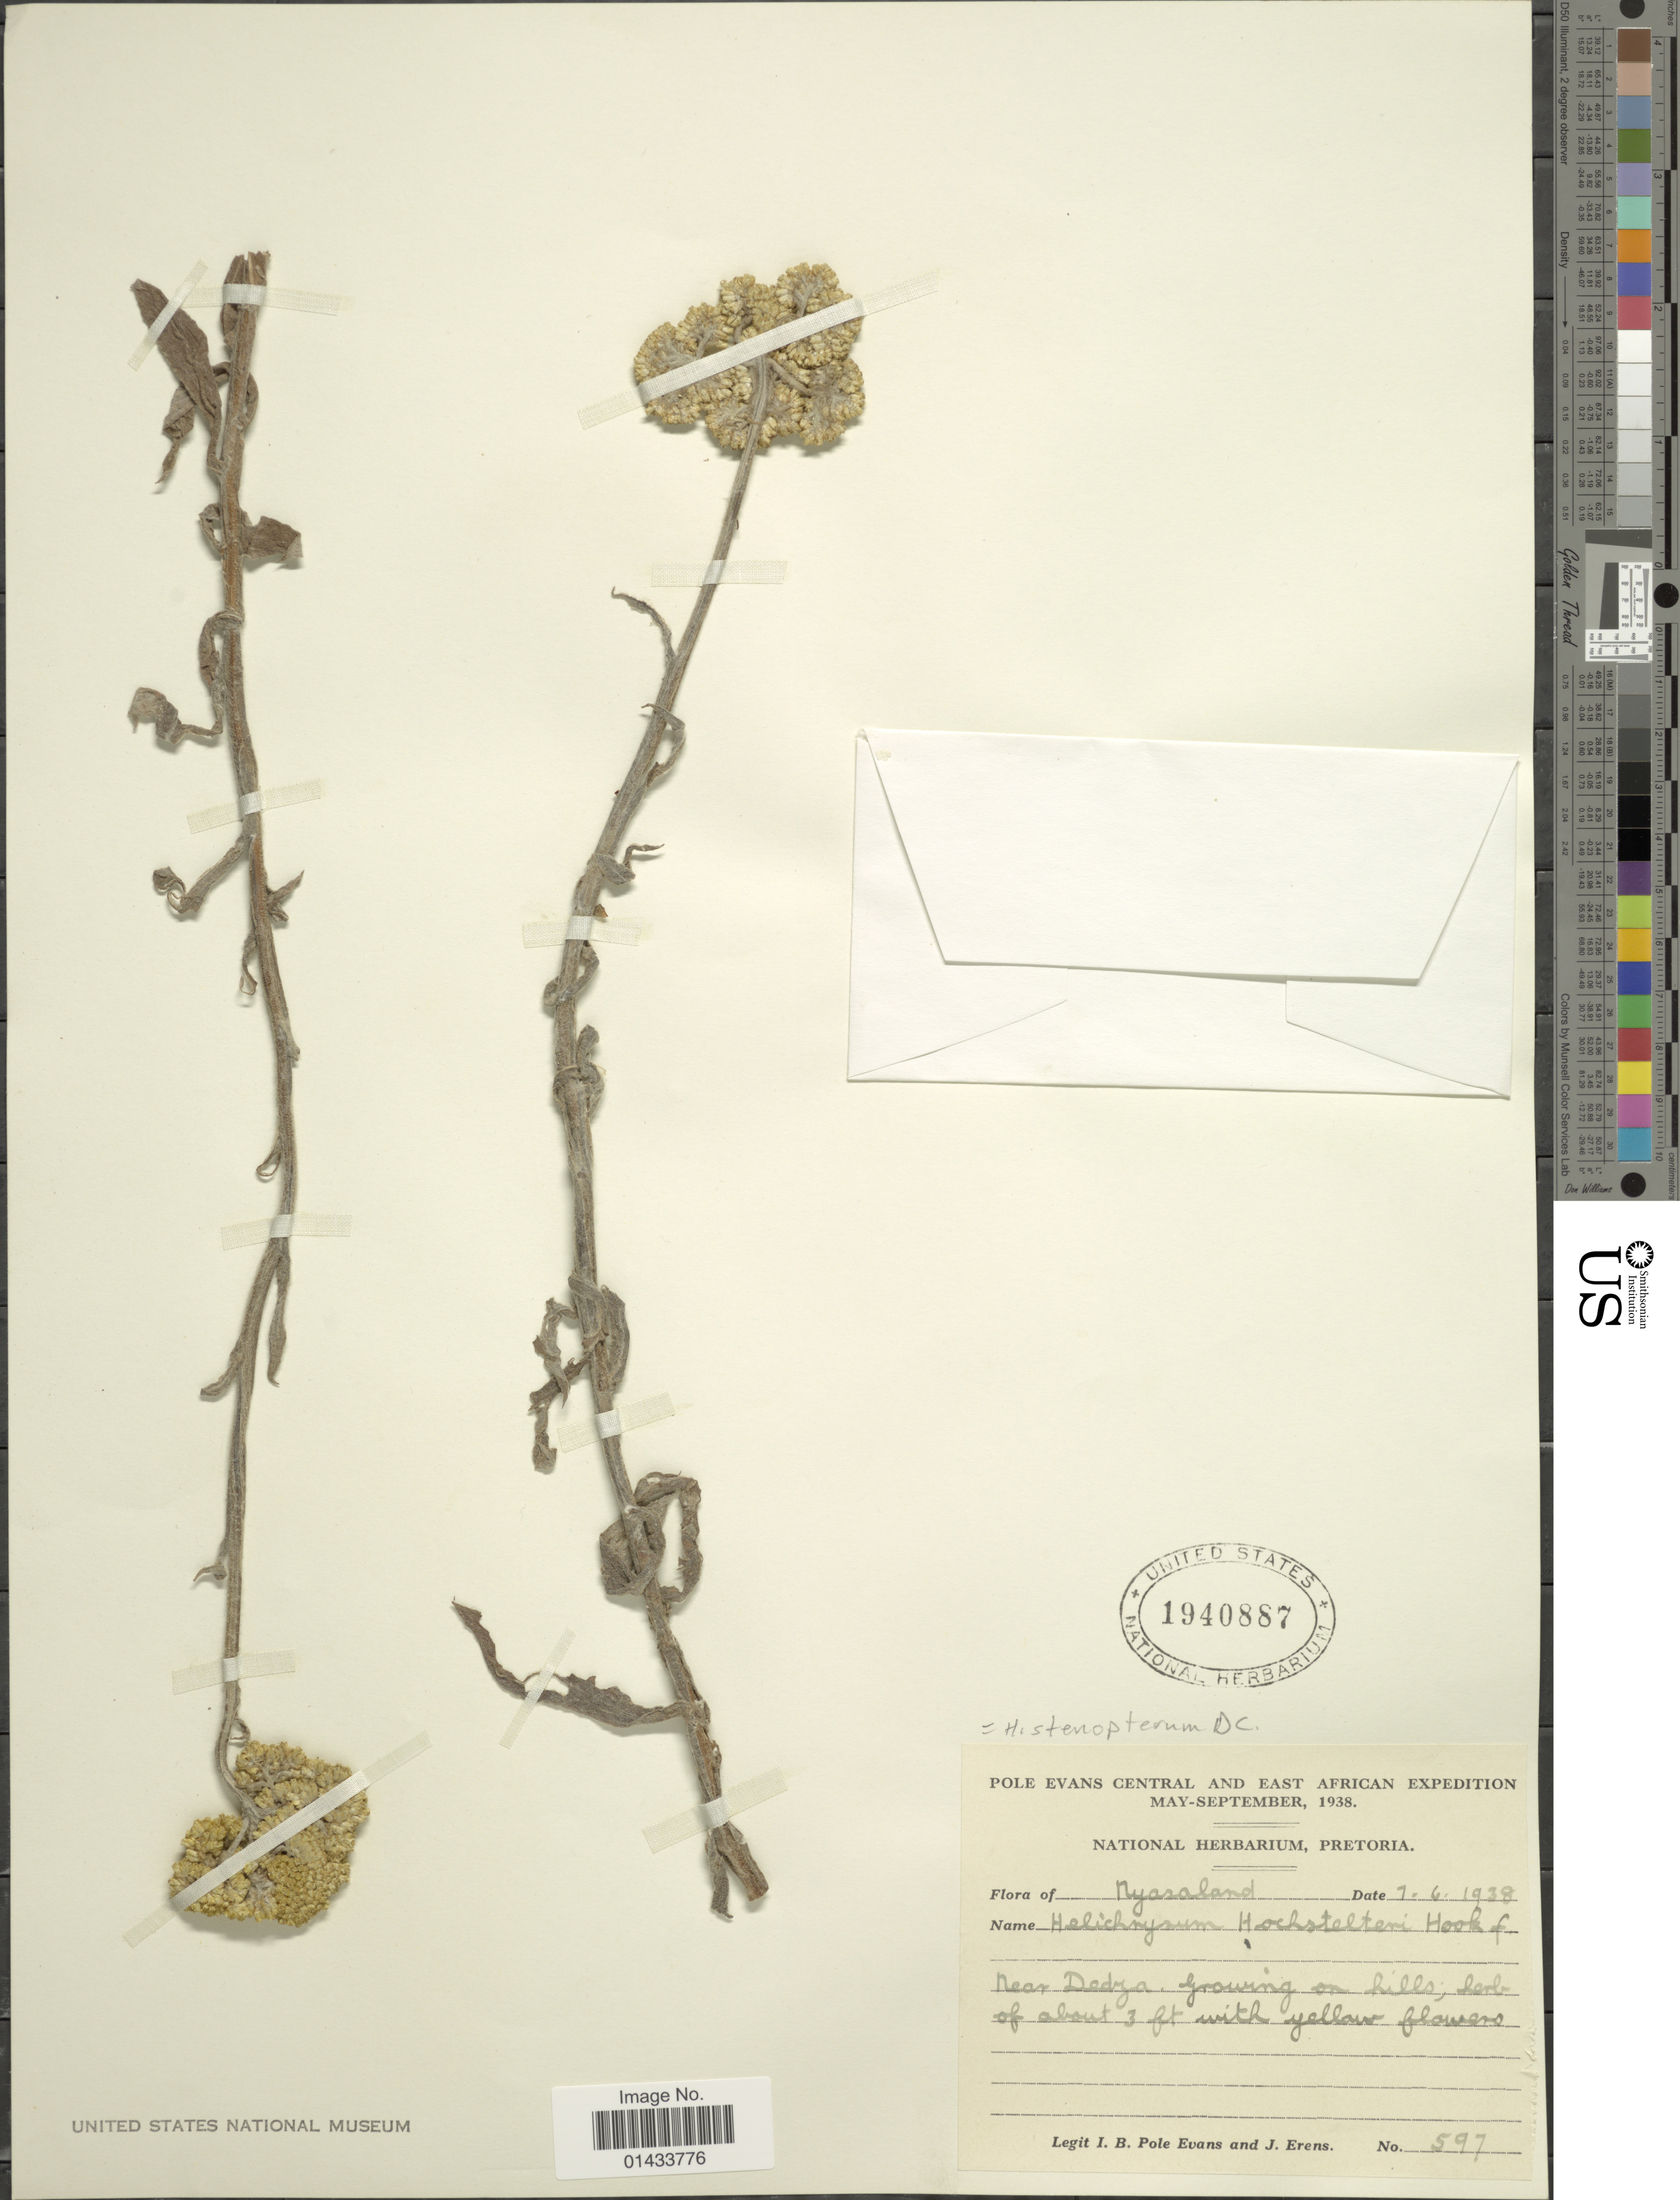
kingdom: Plantae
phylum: Tracheophyta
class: Magnoliopsida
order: Asterales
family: Asteraceae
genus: Helichrysum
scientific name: Helichrysum stenopterum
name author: DC.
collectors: I. B. Pole-Evans & J. Erens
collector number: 597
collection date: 1938-06-01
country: Malawi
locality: Nyasaland, Near Dedza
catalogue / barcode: US 1940887